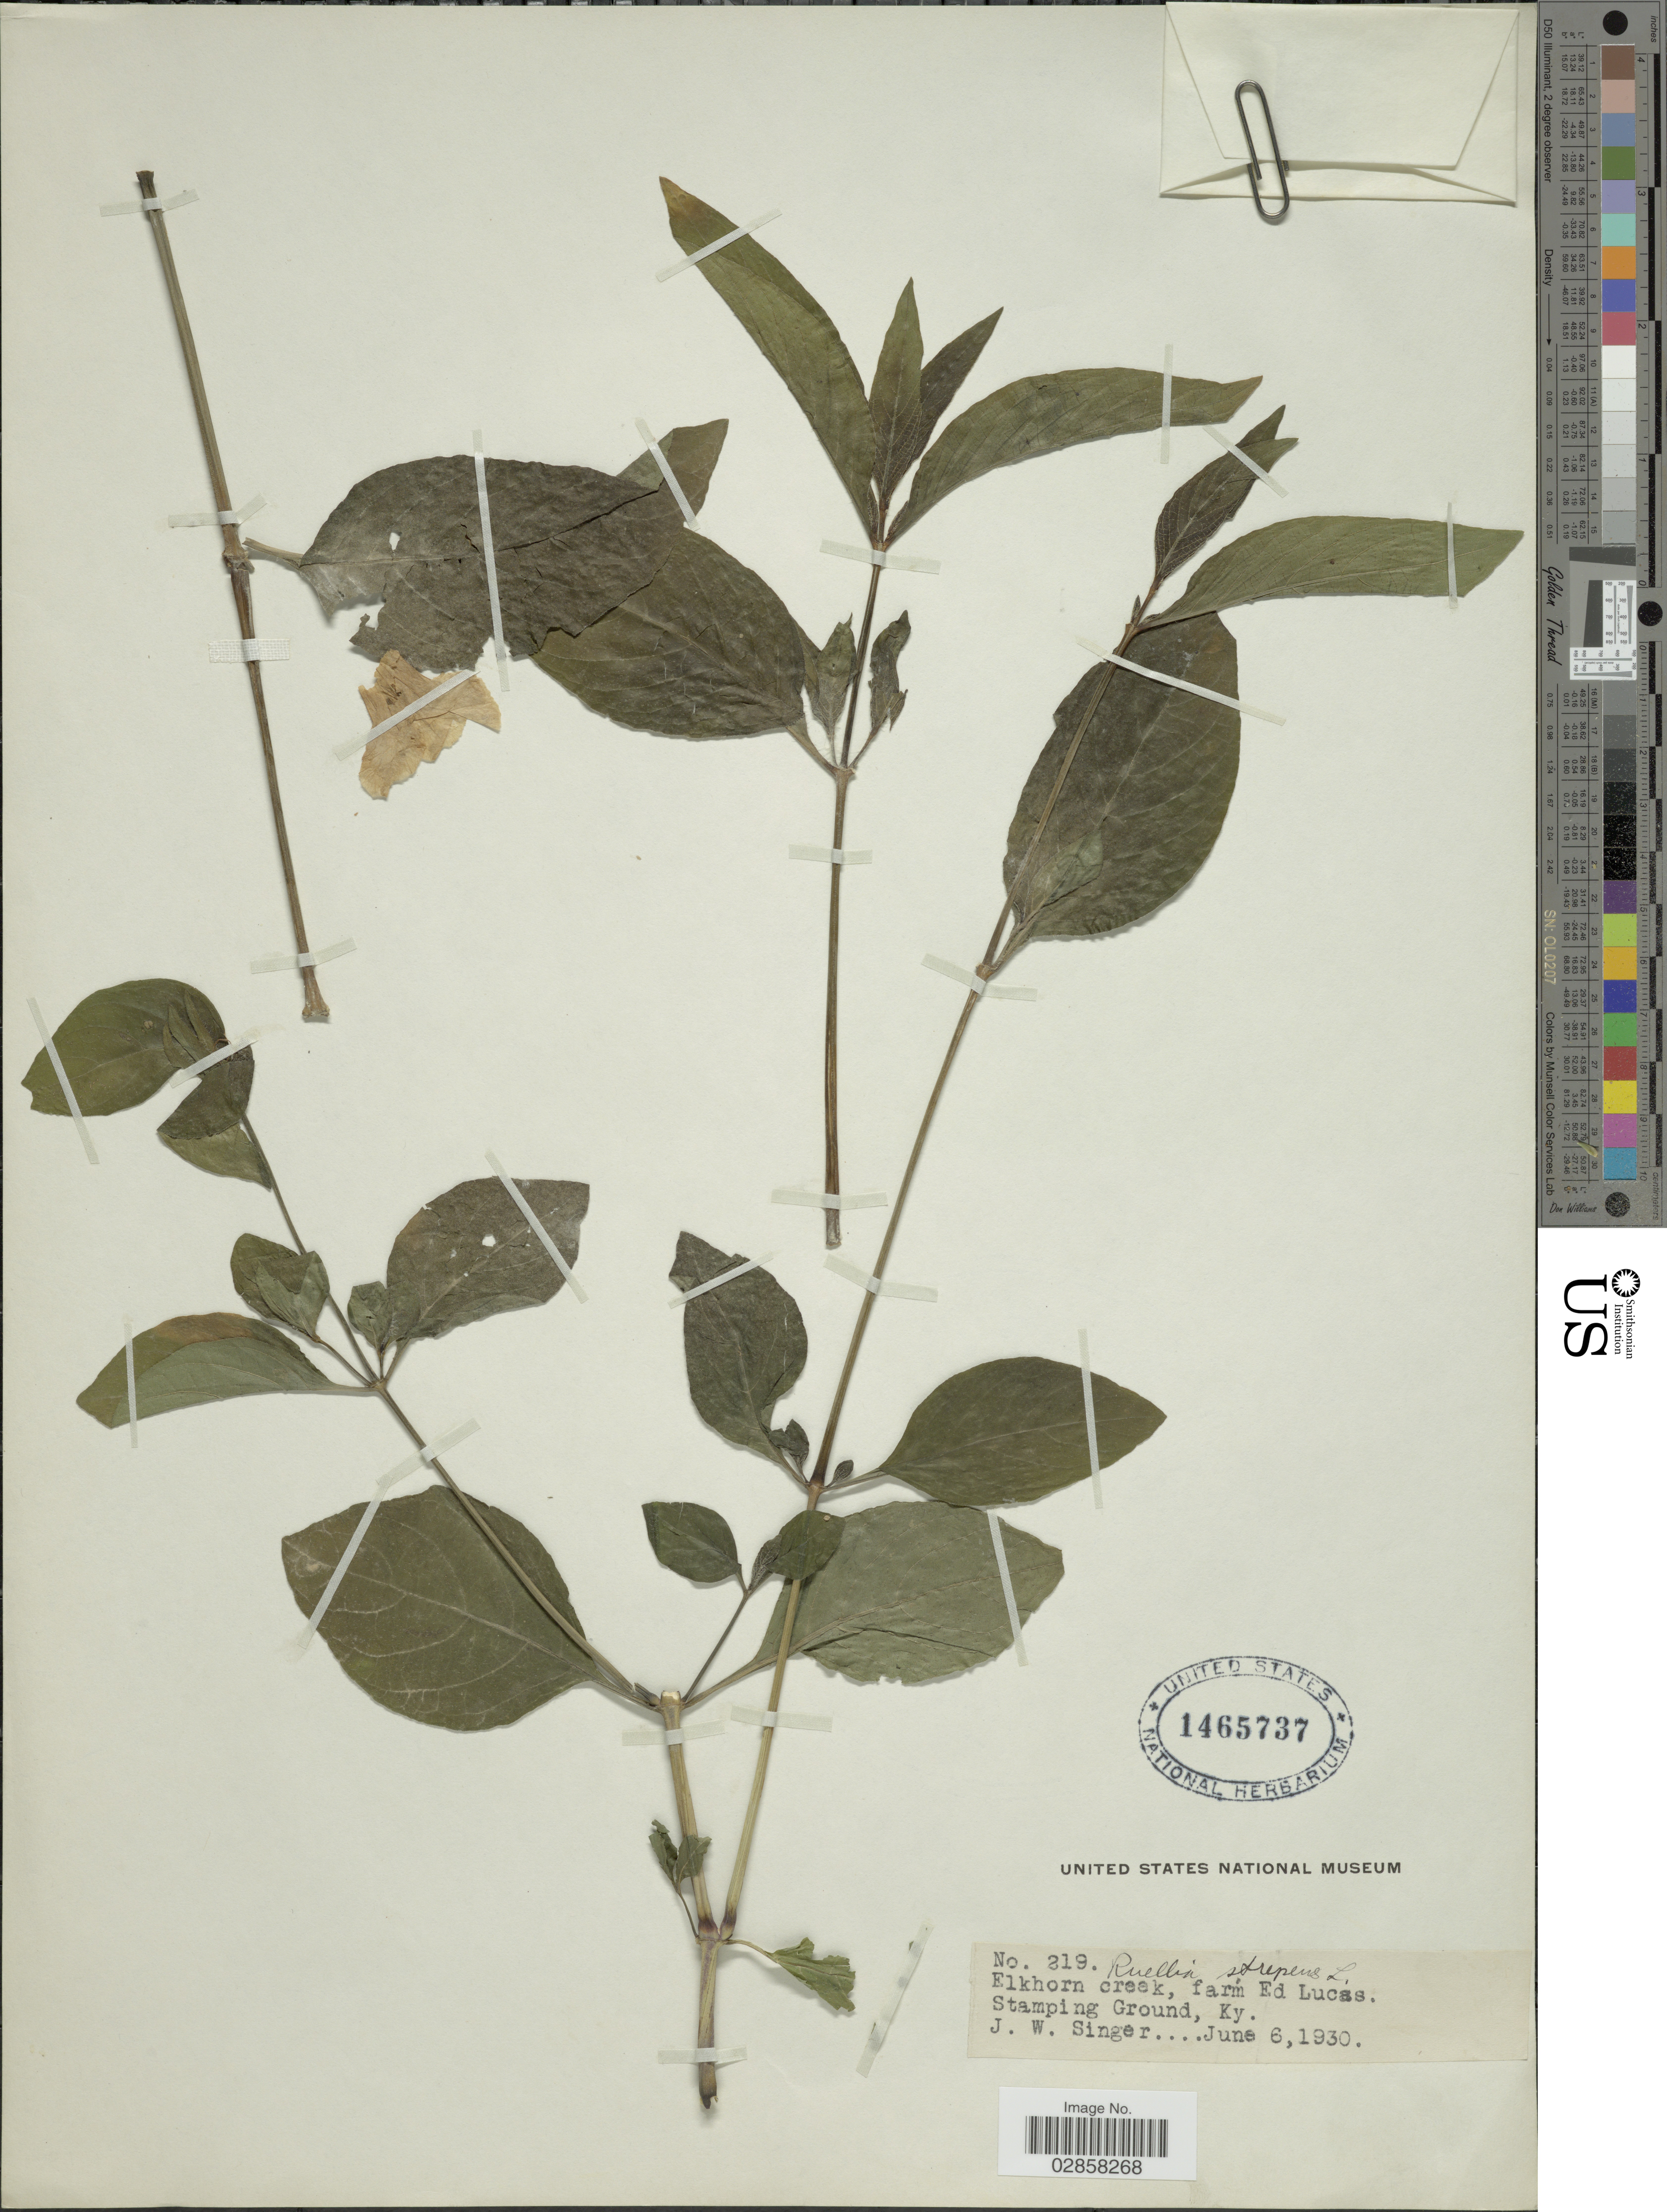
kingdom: Plantae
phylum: Tracheophyta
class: Magnoliopsida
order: Lamiales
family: Acanthaceae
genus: Ruellia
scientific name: Ruellia strepens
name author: L.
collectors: J. EW. Singer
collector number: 219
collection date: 1930-06-06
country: United States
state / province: Kentucky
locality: Elkhorn creek, farm Ed Lucas. Stamping Ground.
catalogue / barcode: US 1465737